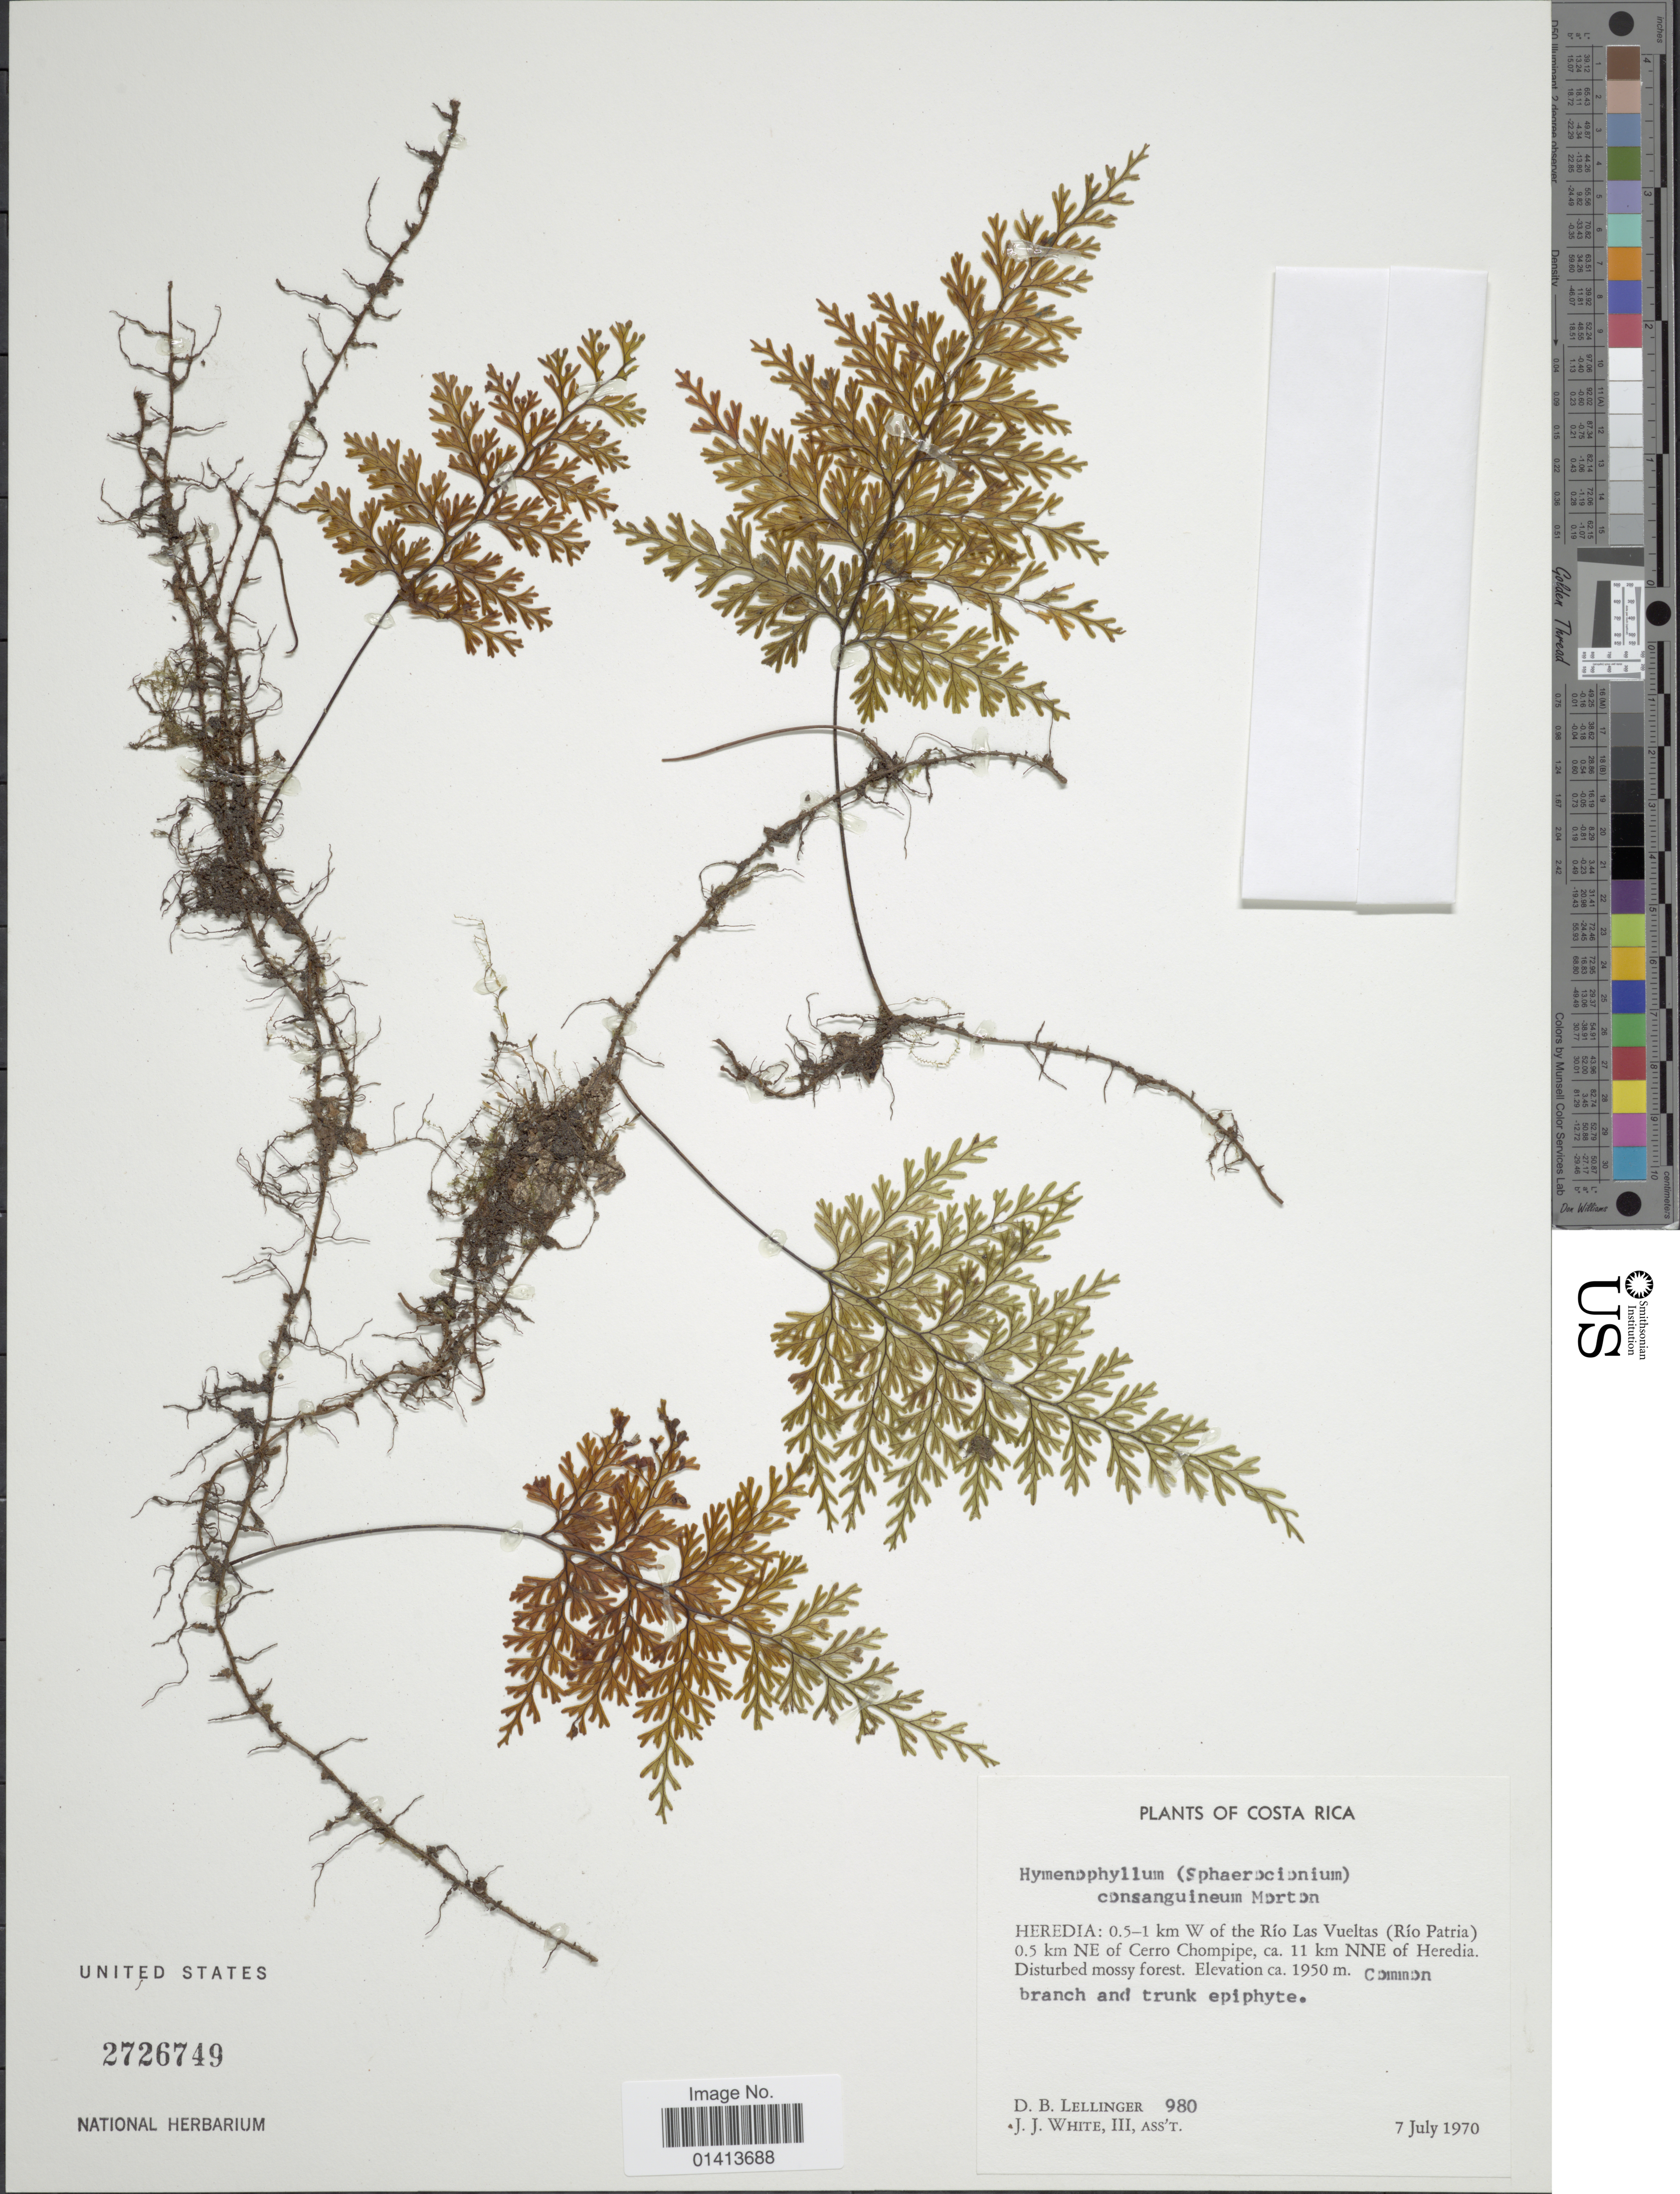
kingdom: Plantae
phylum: Tracheophyta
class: Polypodiopsida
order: Hymenophyllales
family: Hymenophyllaceae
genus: Hymenophyllum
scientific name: Hymenophyllum consanguineum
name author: C.V. Morton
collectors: D. B. Lellinger & J. J. White III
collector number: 980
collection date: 1970-07-07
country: Costa Rica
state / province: Heredia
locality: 0.5-1 km W of the Rio Las Vueltas (Rio Patria) 0.5 km NE of Cerro Chompipe, ca 11 km NNE of Heredia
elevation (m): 1950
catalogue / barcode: US 2726749